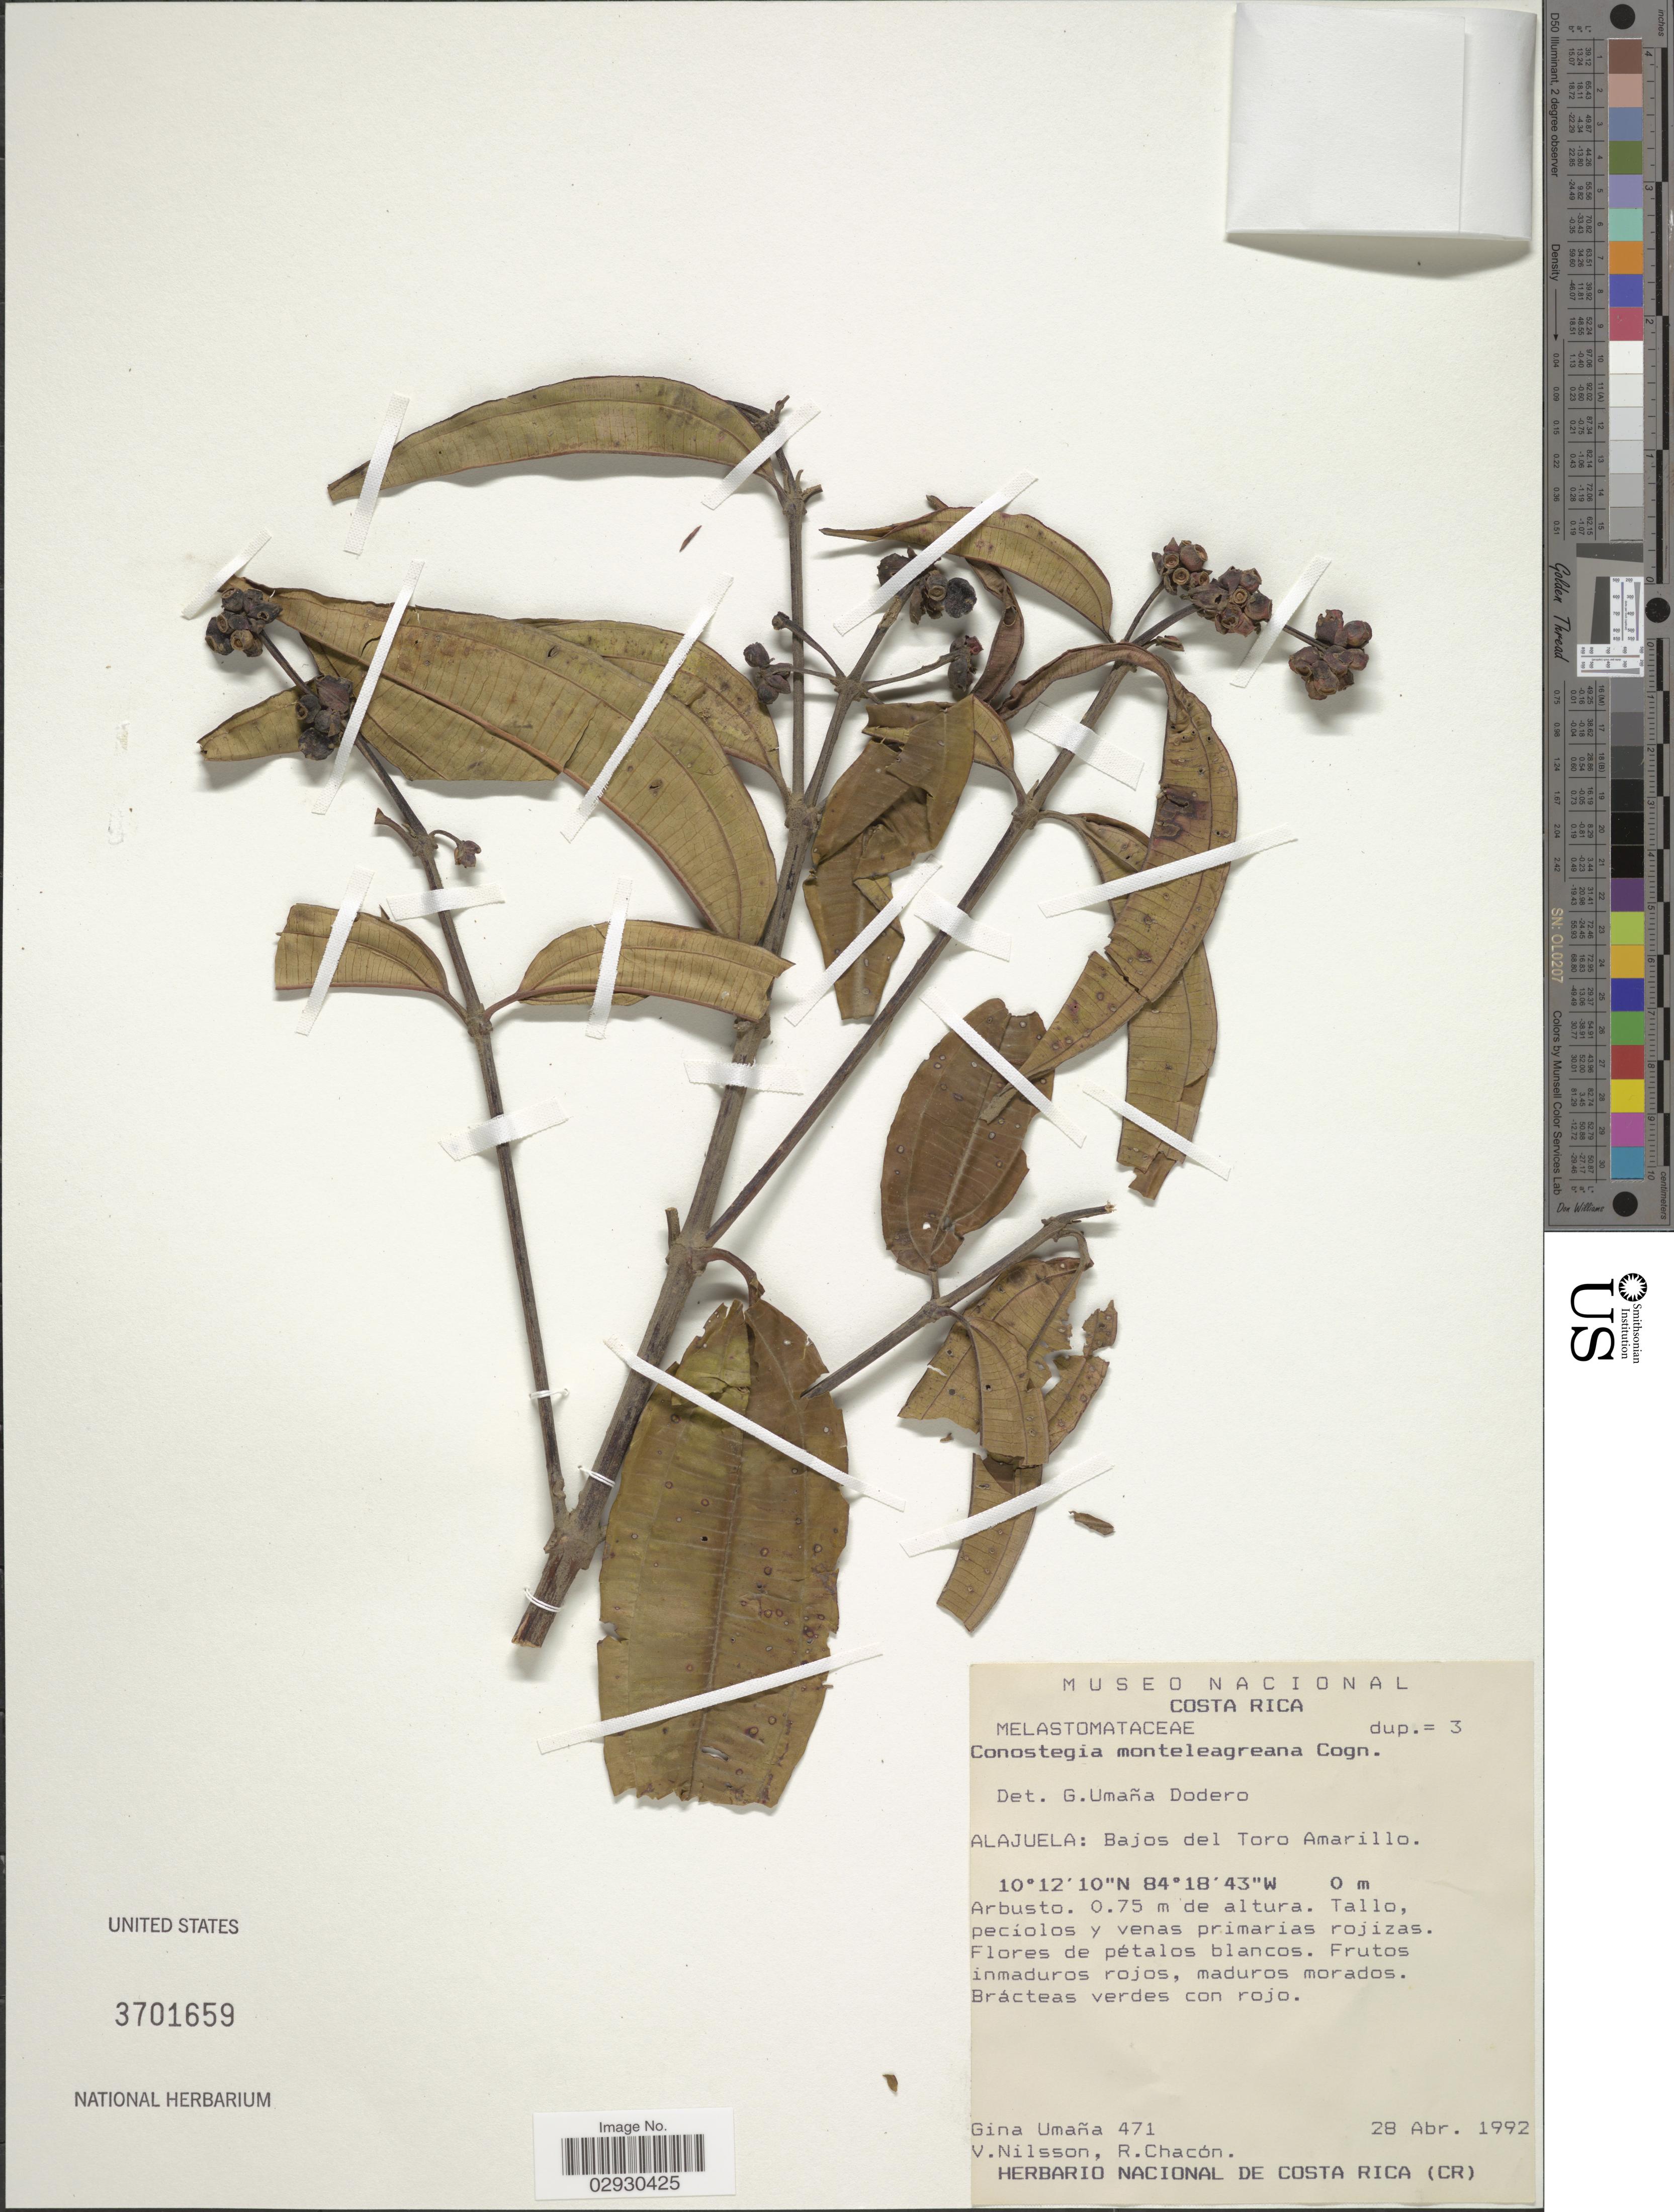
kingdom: Plantae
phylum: Tracheophyta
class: Magnoliopsida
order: Myrtales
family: Melastomataceae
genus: Conostegia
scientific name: Conostegia monteleagreana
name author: Cogn. in A. DC.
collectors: G. Umana, V. Nilsson & R. Chacón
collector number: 471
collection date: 1992-04-28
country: Costa Rica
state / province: Alajuela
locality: Alajuela: Bajos del Toro Amarillo.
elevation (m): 0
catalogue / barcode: US 3701659